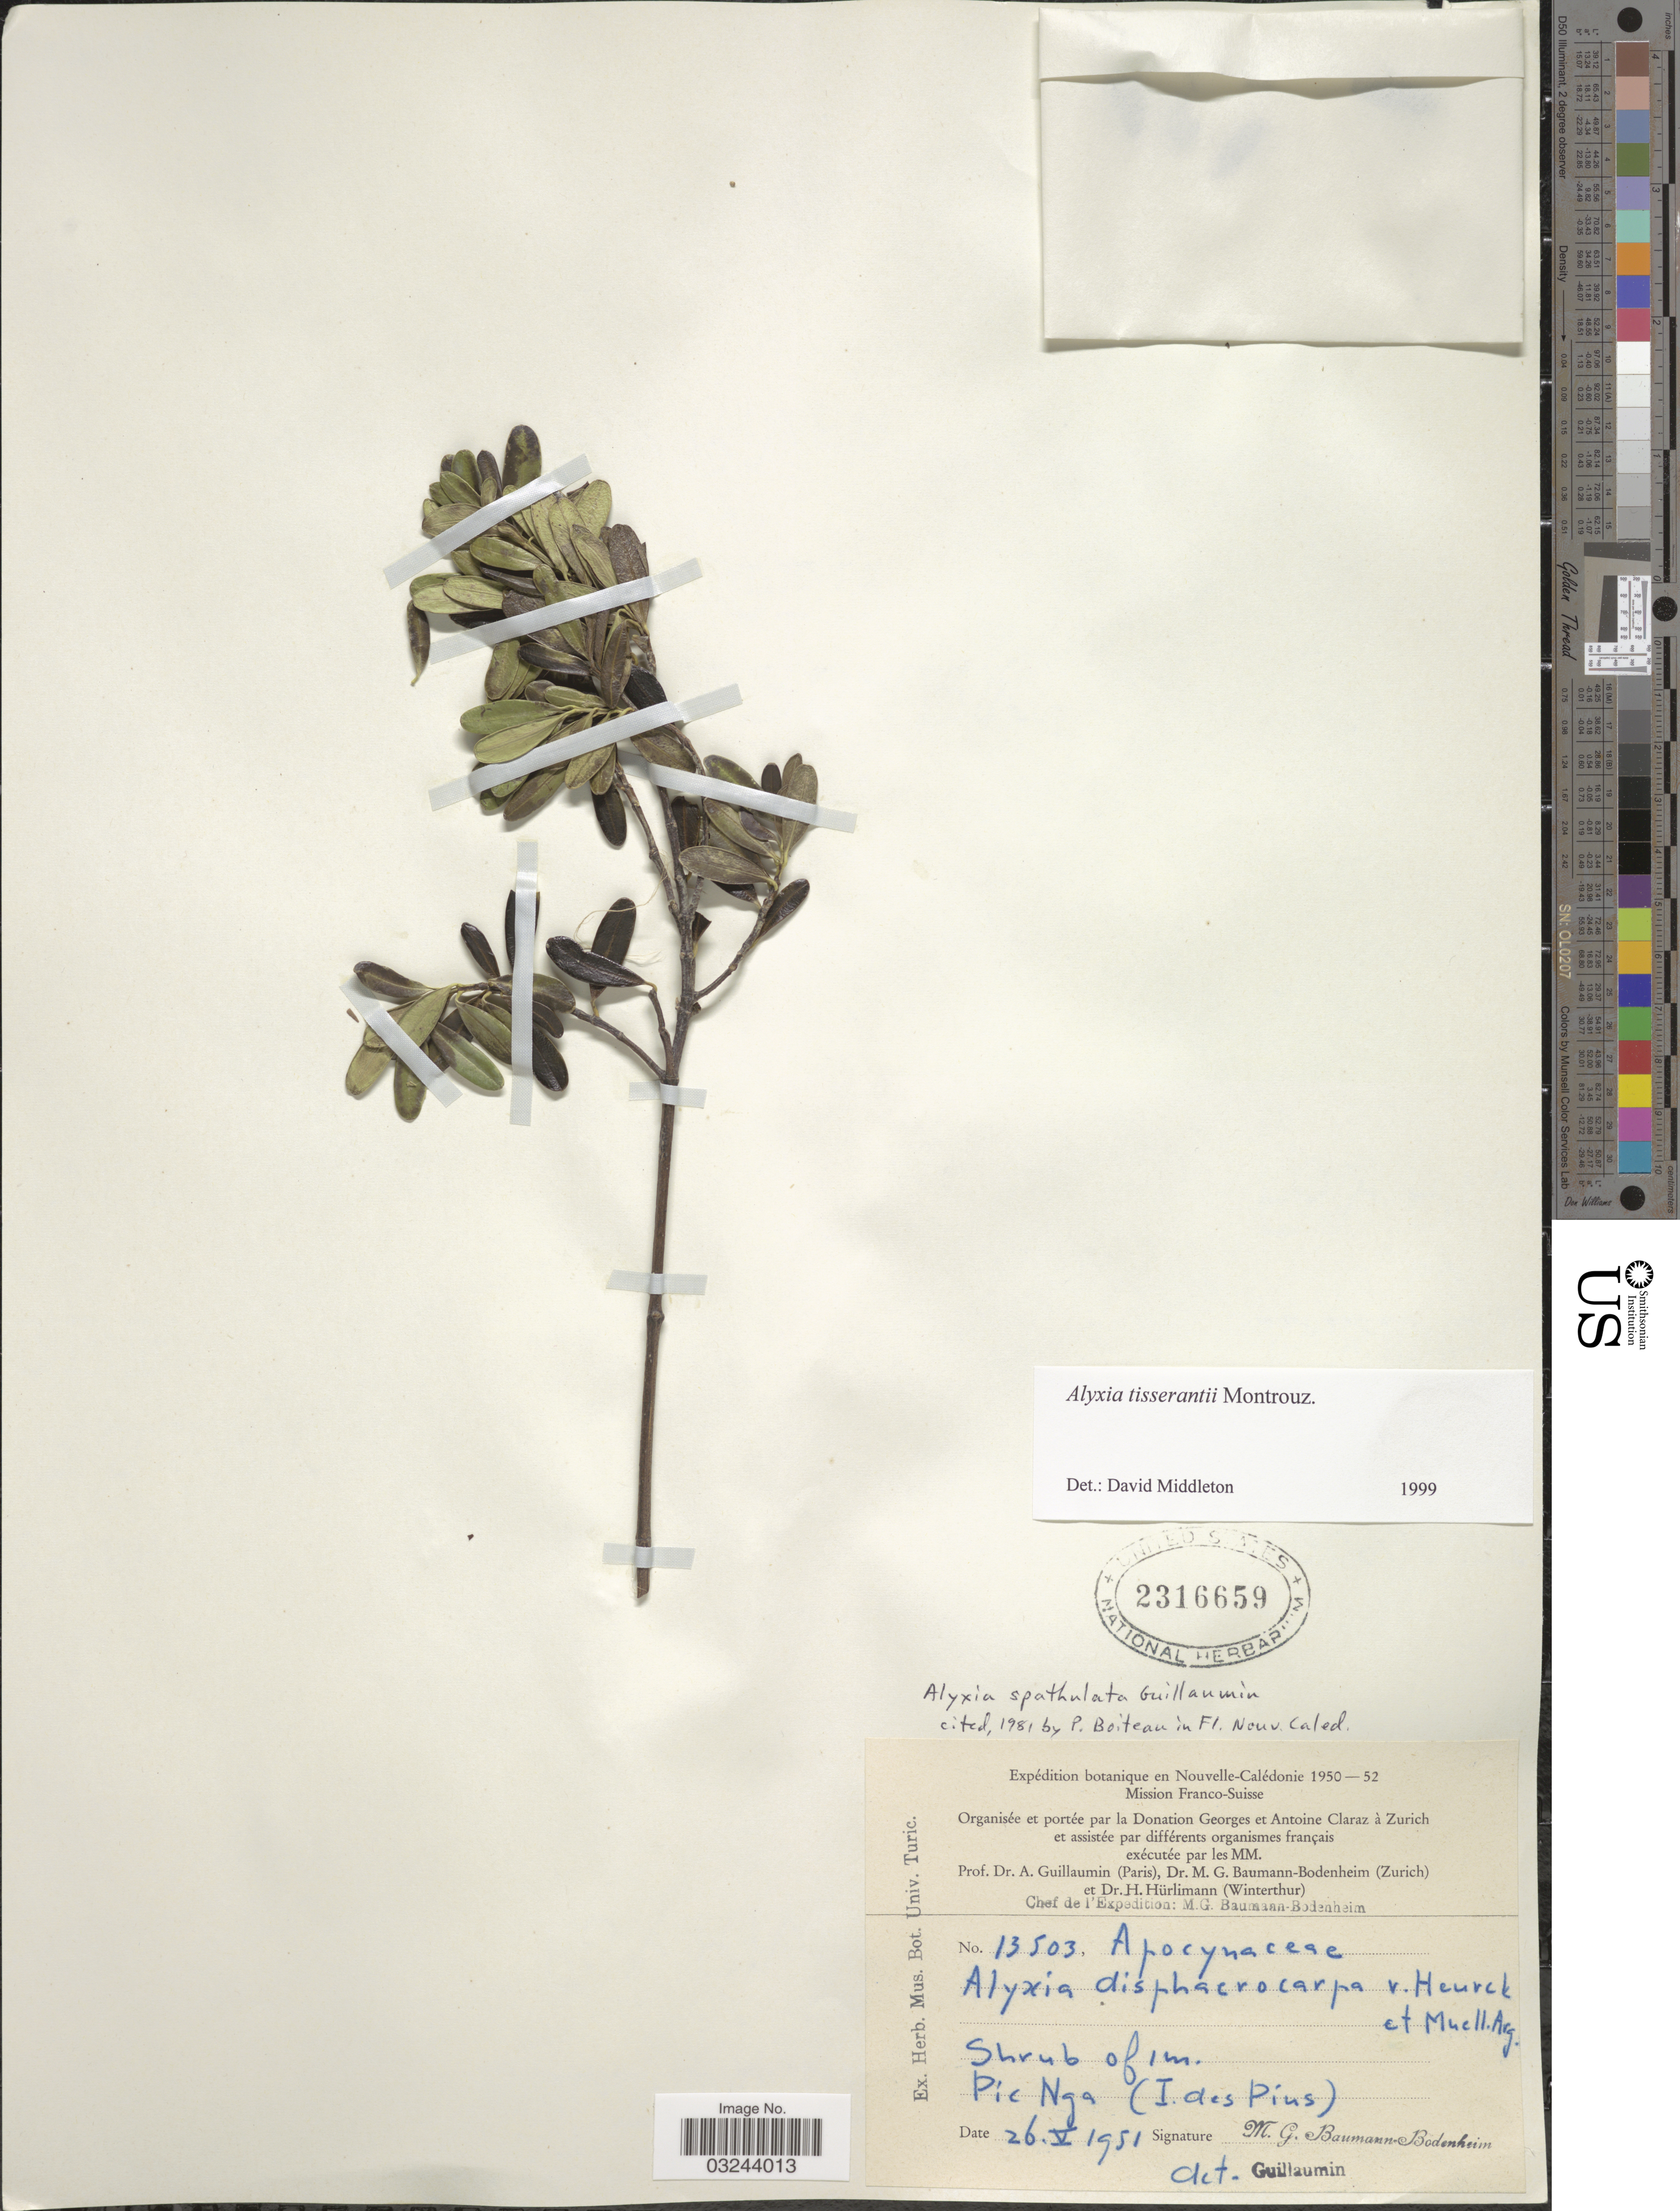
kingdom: Plantae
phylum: Tracheophyta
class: Magnoliopsida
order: Gentianales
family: Apocynaceae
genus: Alyxia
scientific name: Alyxia tisserantii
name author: Montrouz.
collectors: M. G. Baumann-Bodenheim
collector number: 13503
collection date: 1951-05-26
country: New Caledonia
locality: Nouvelle-Calédonie. Pic Nga (I des Pius).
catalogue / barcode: US 2316659